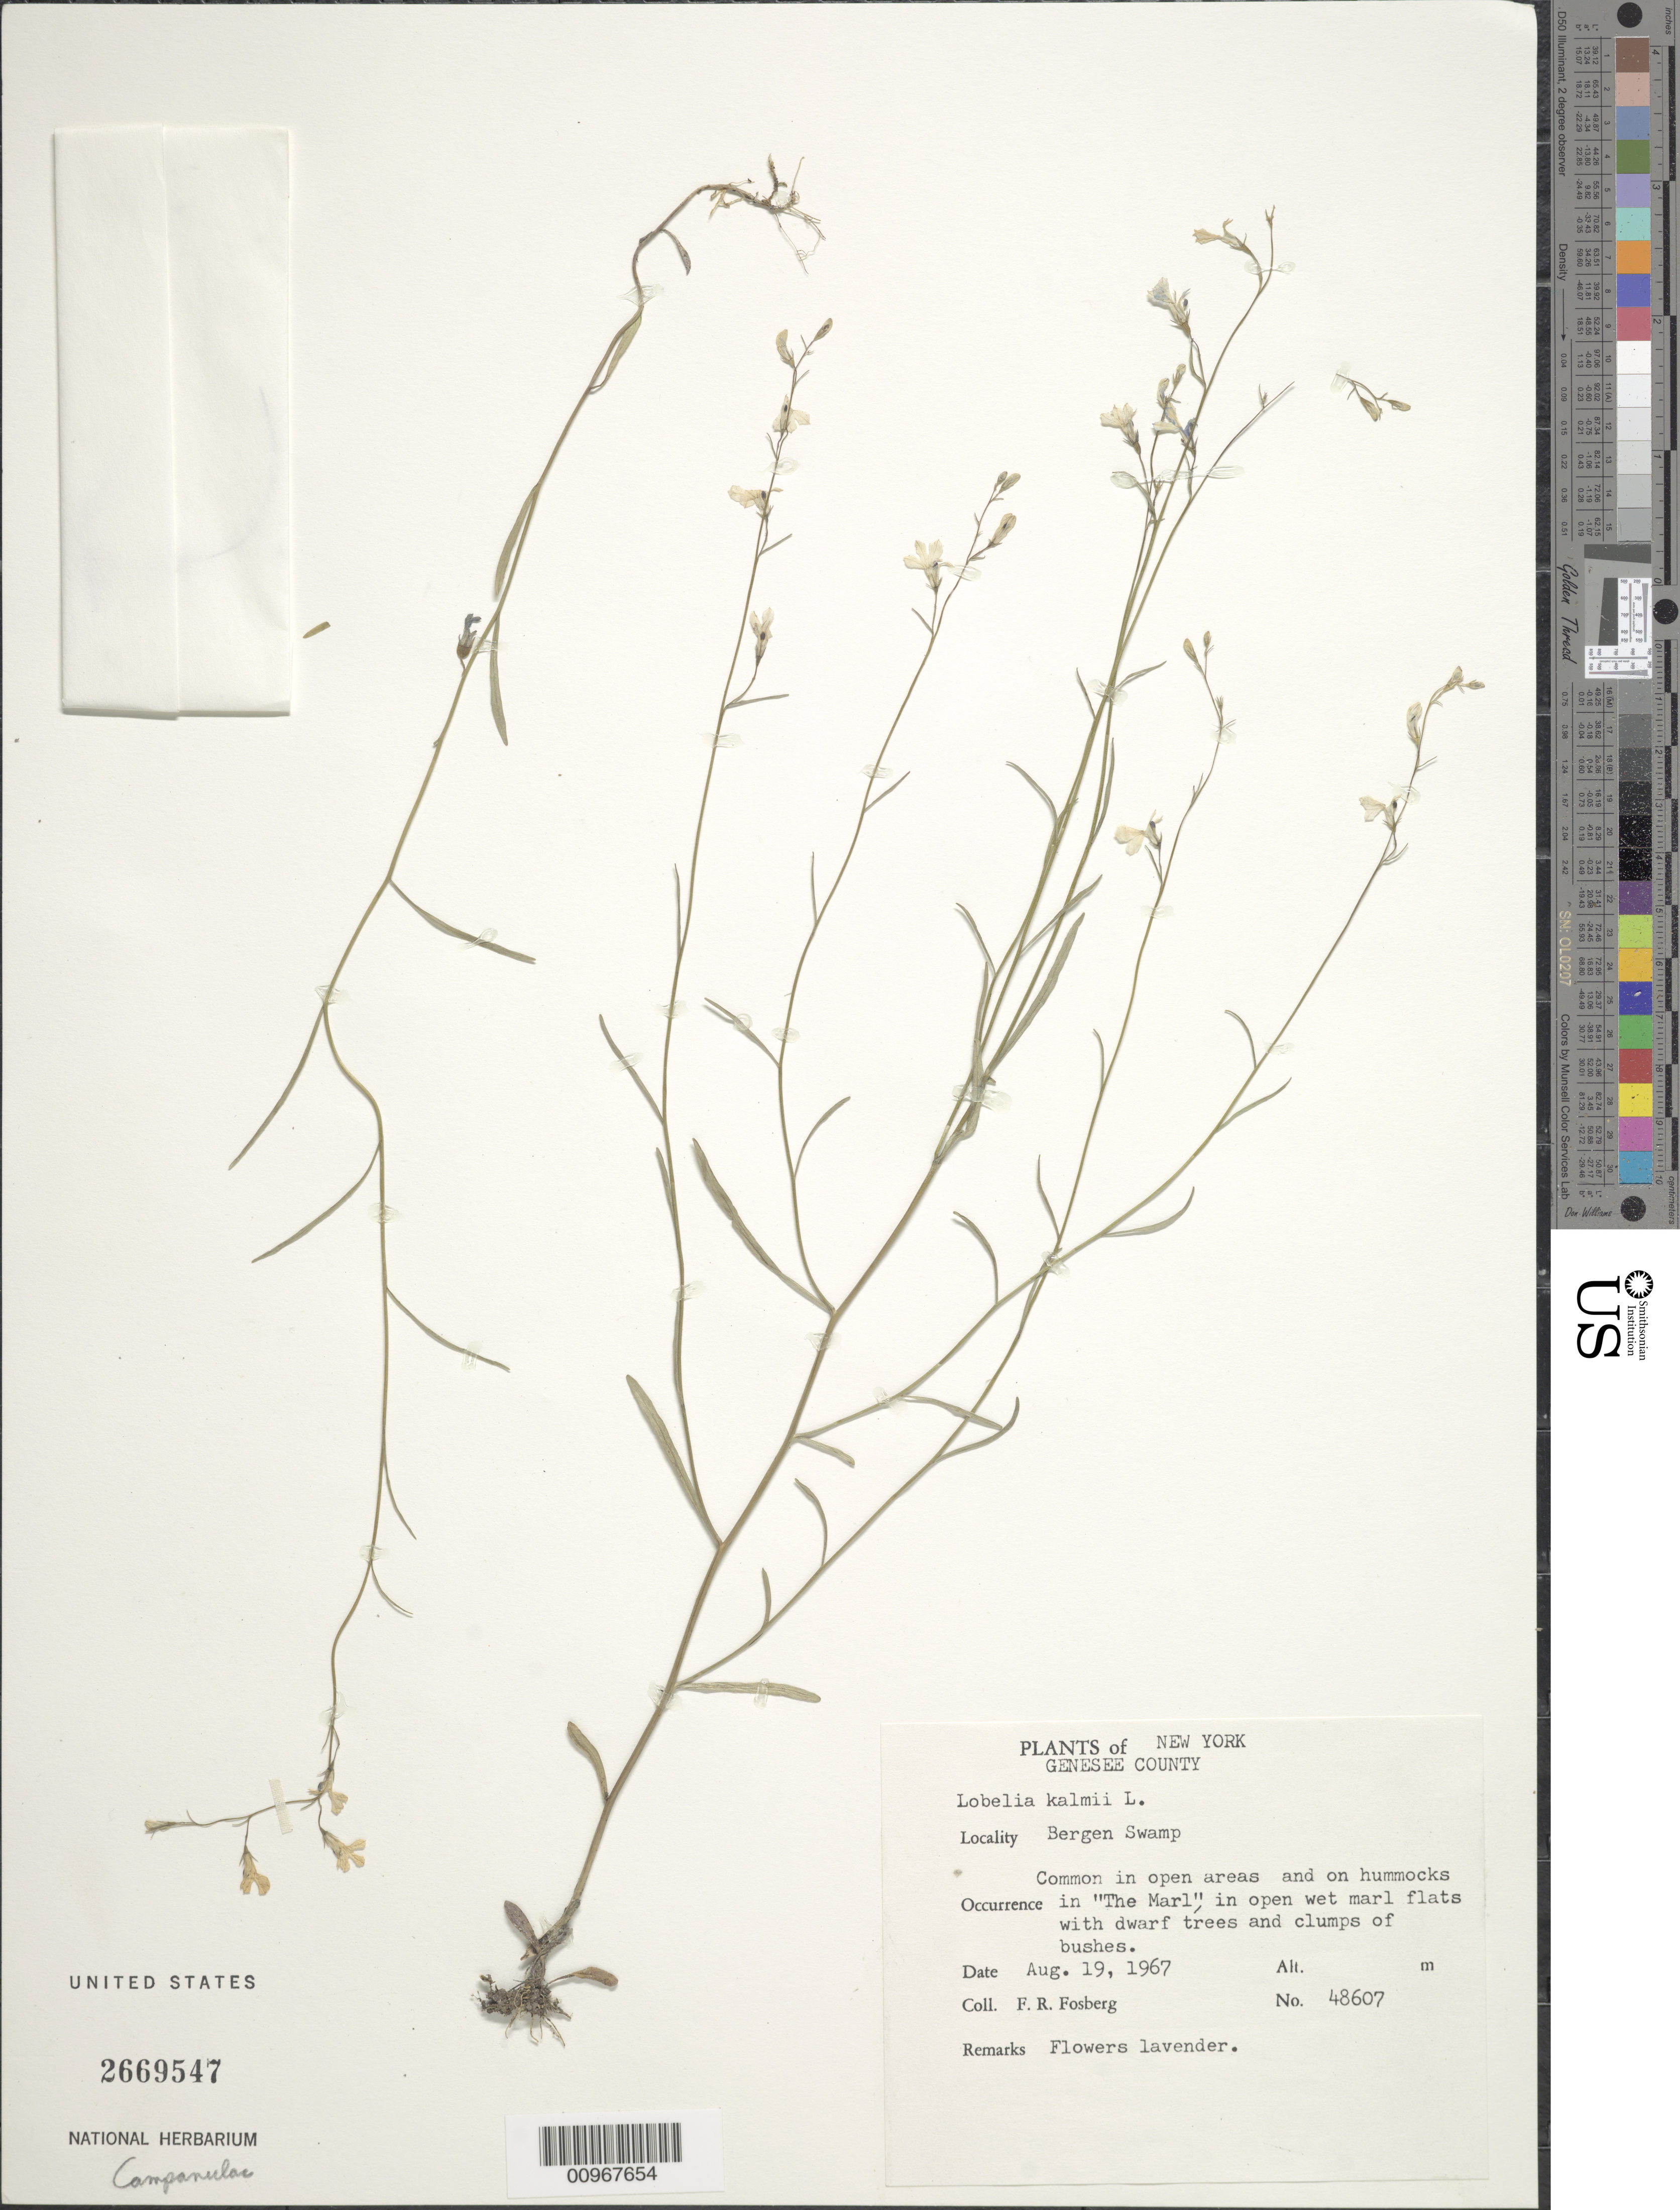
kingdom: Plantae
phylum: Tracheophyta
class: Magnoliopsida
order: Asterales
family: Campanulaceae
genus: Lobelia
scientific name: Lobelia kalmii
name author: L.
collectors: F. R. Fosberg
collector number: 48607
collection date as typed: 19 Aug 1967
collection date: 1967-08-19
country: United States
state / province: New York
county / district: Genesee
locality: Bergen swamp, "the marl"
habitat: common in open areas and on hummocks in "The Marl", in open wet marl flats with dwarf trees and clumps of bushes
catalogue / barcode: US 2669547